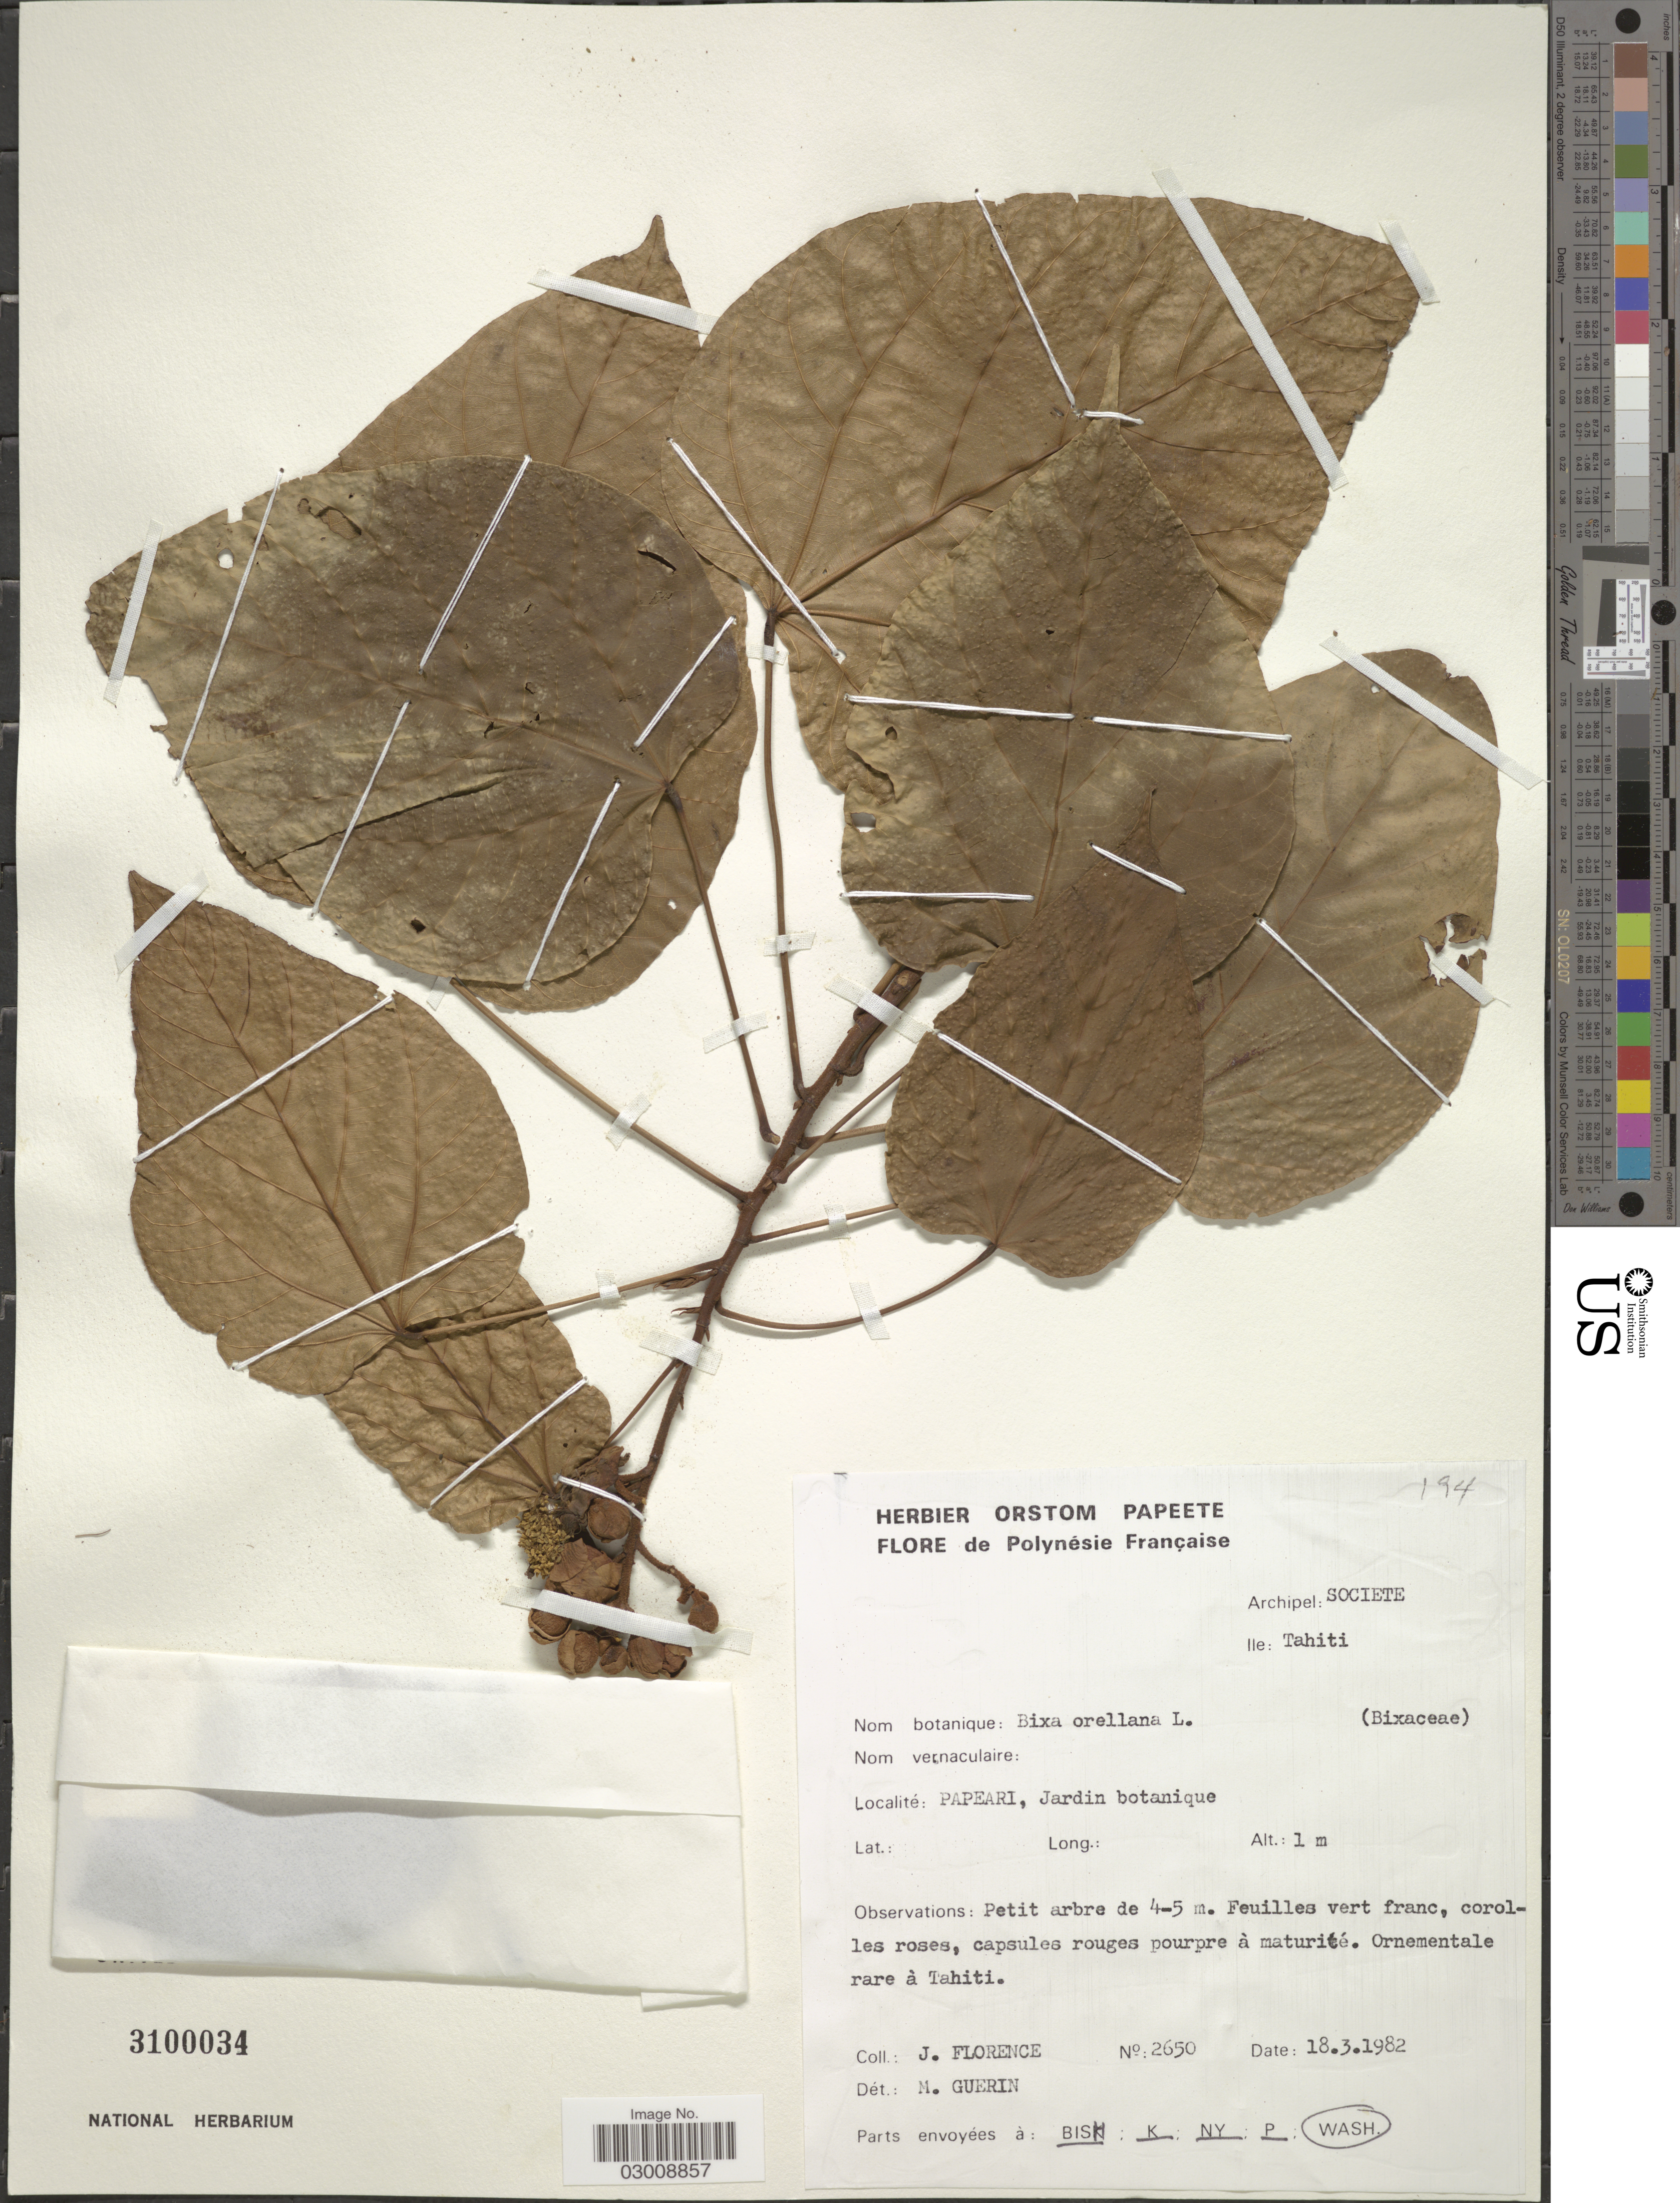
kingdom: Plantae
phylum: Tracheophyta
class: Magnoliopsida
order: Malvales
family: Bixaceae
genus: Bixa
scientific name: Bixa orellana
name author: L.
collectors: J. Florence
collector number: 2650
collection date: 1982-03-18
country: French Polynesia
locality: Polynésie Française. Archipel: Societe. Ile: Tahiti. Papeari, Jardin botanique.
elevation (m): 1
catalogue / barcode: US 3100034